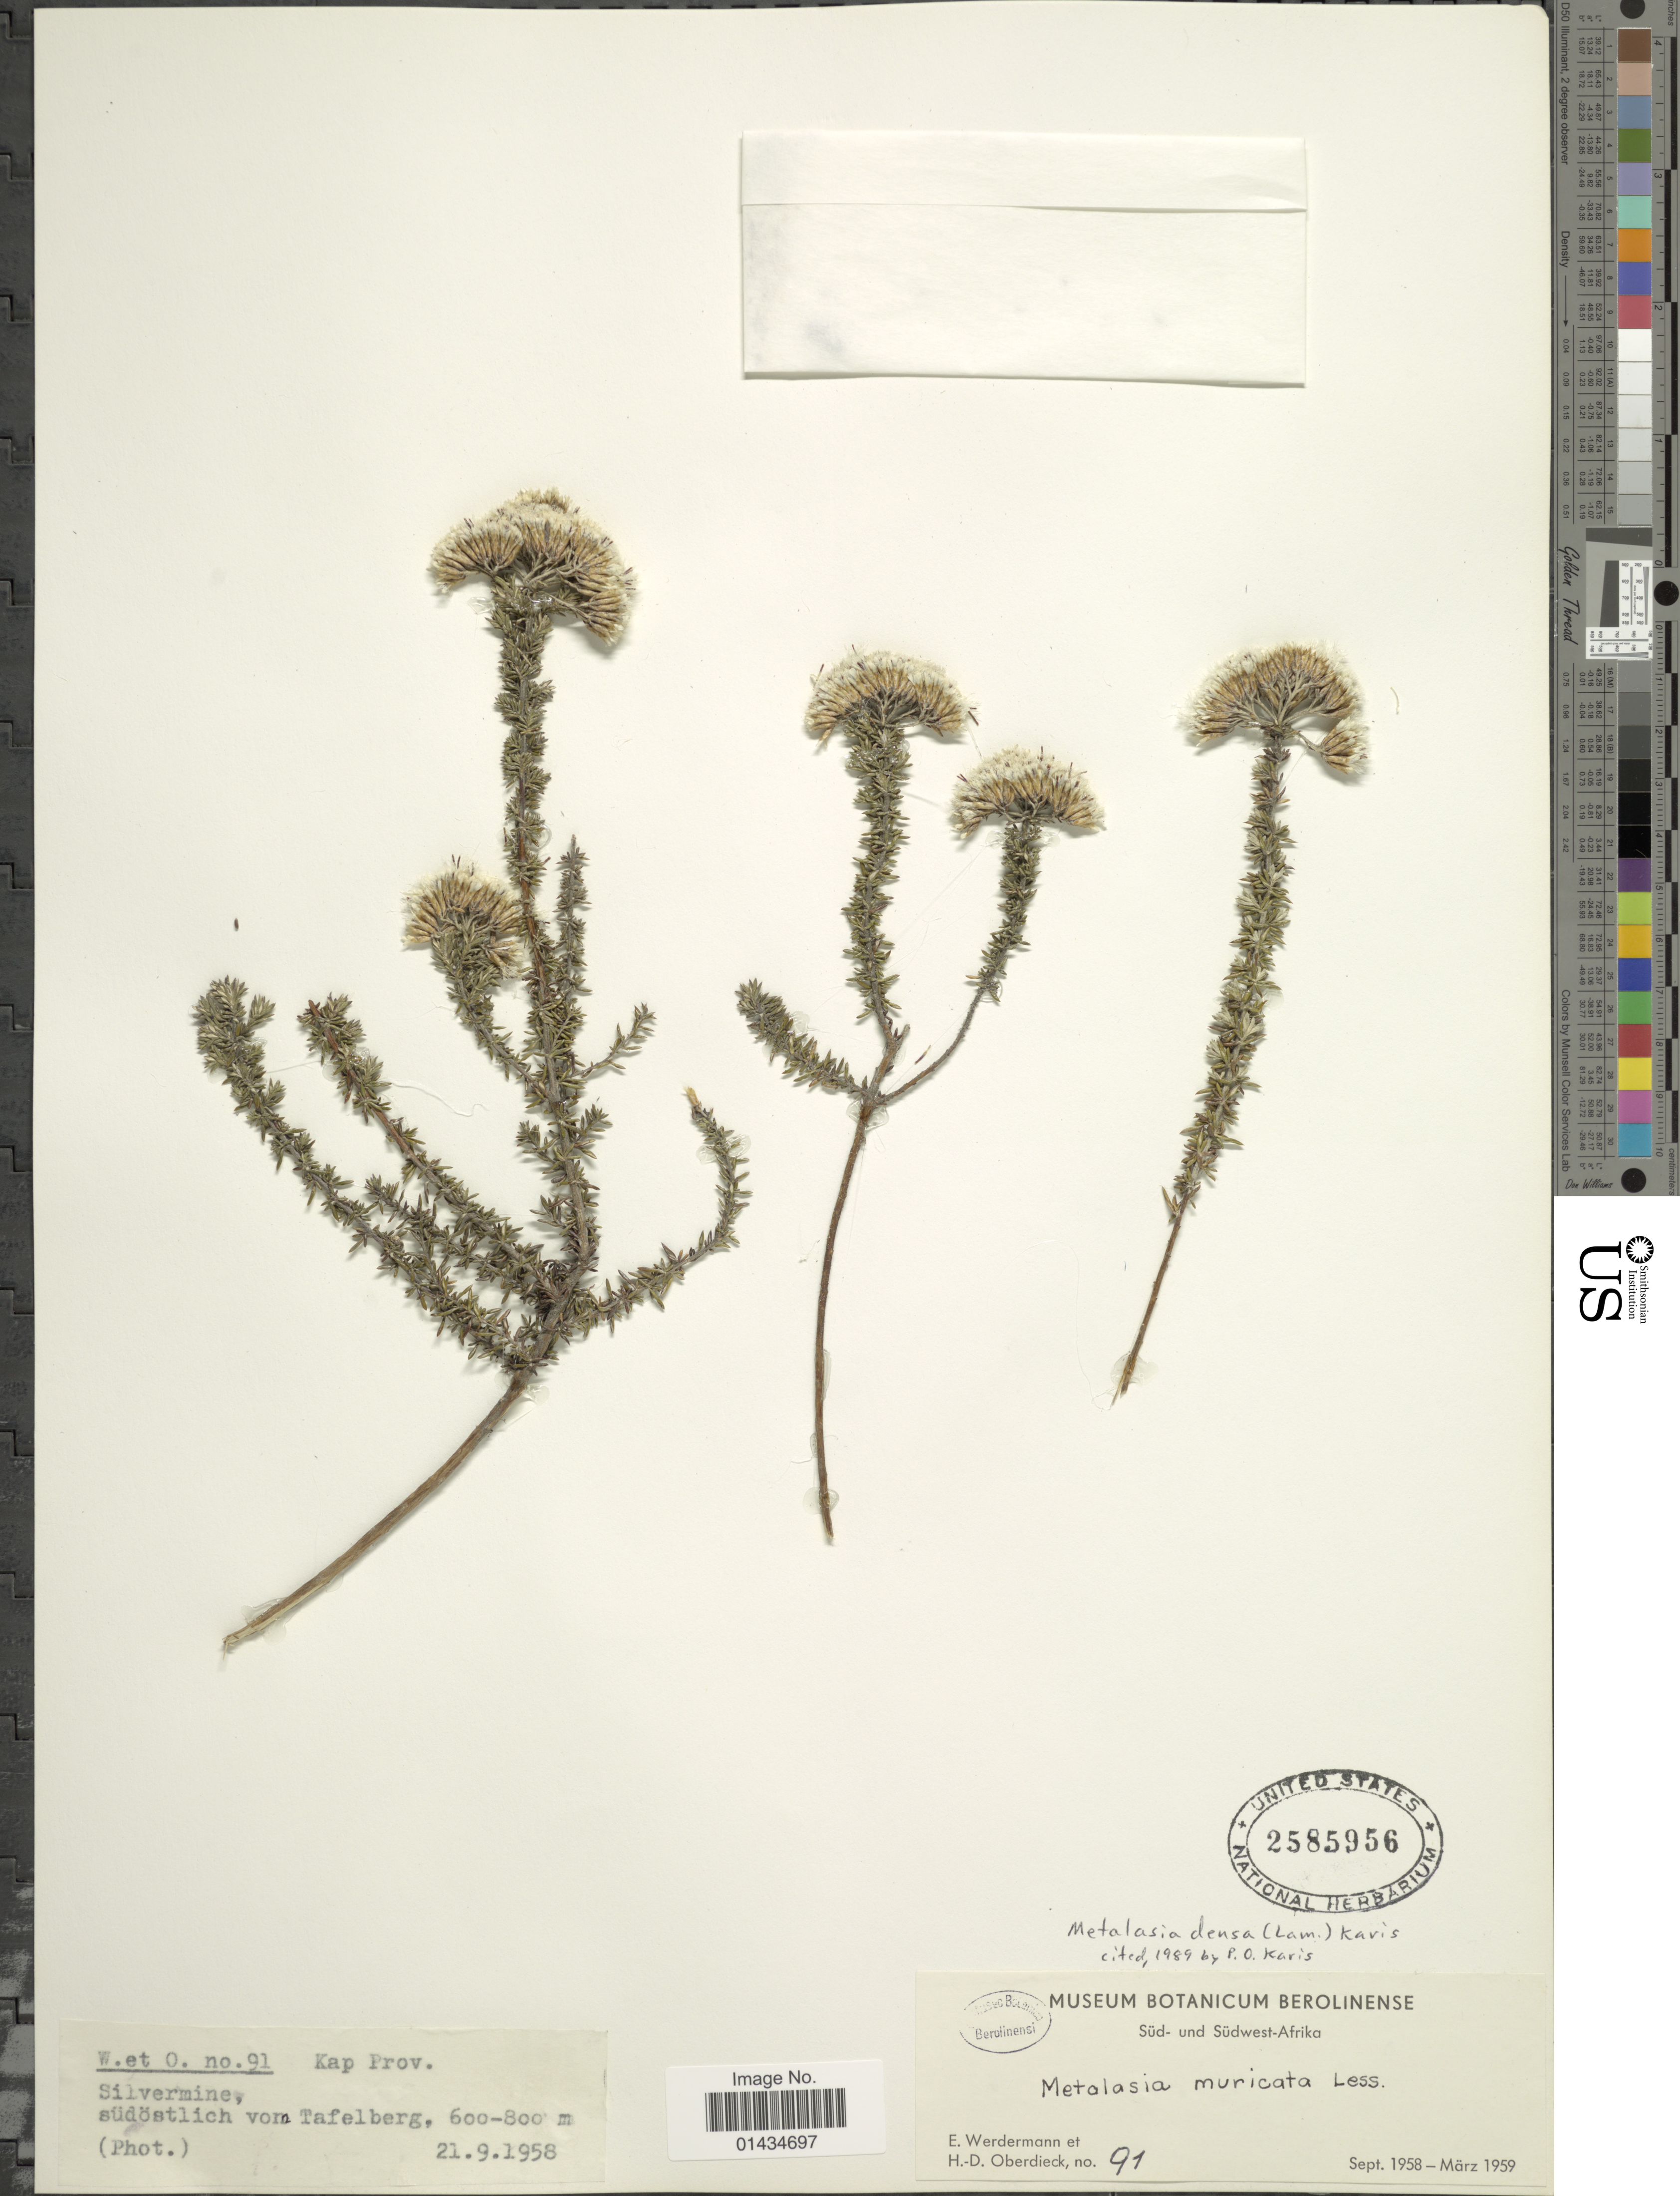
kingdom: Plantae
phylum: Tracheophyta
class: Magnoliopsida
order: Asterales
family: Asteraceae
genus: Metalasia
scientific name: Metalasia densa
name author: (Lam.) P.O. Karis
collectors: E. Wedermann & H. Oberdieck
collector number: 91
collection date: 1958-09-21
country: South Africa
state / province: Western Cape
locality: Süd- und Wüdwest Afrika, Silvermine, südöstich von Tafelberg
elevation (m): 600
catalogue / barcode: US 2585956